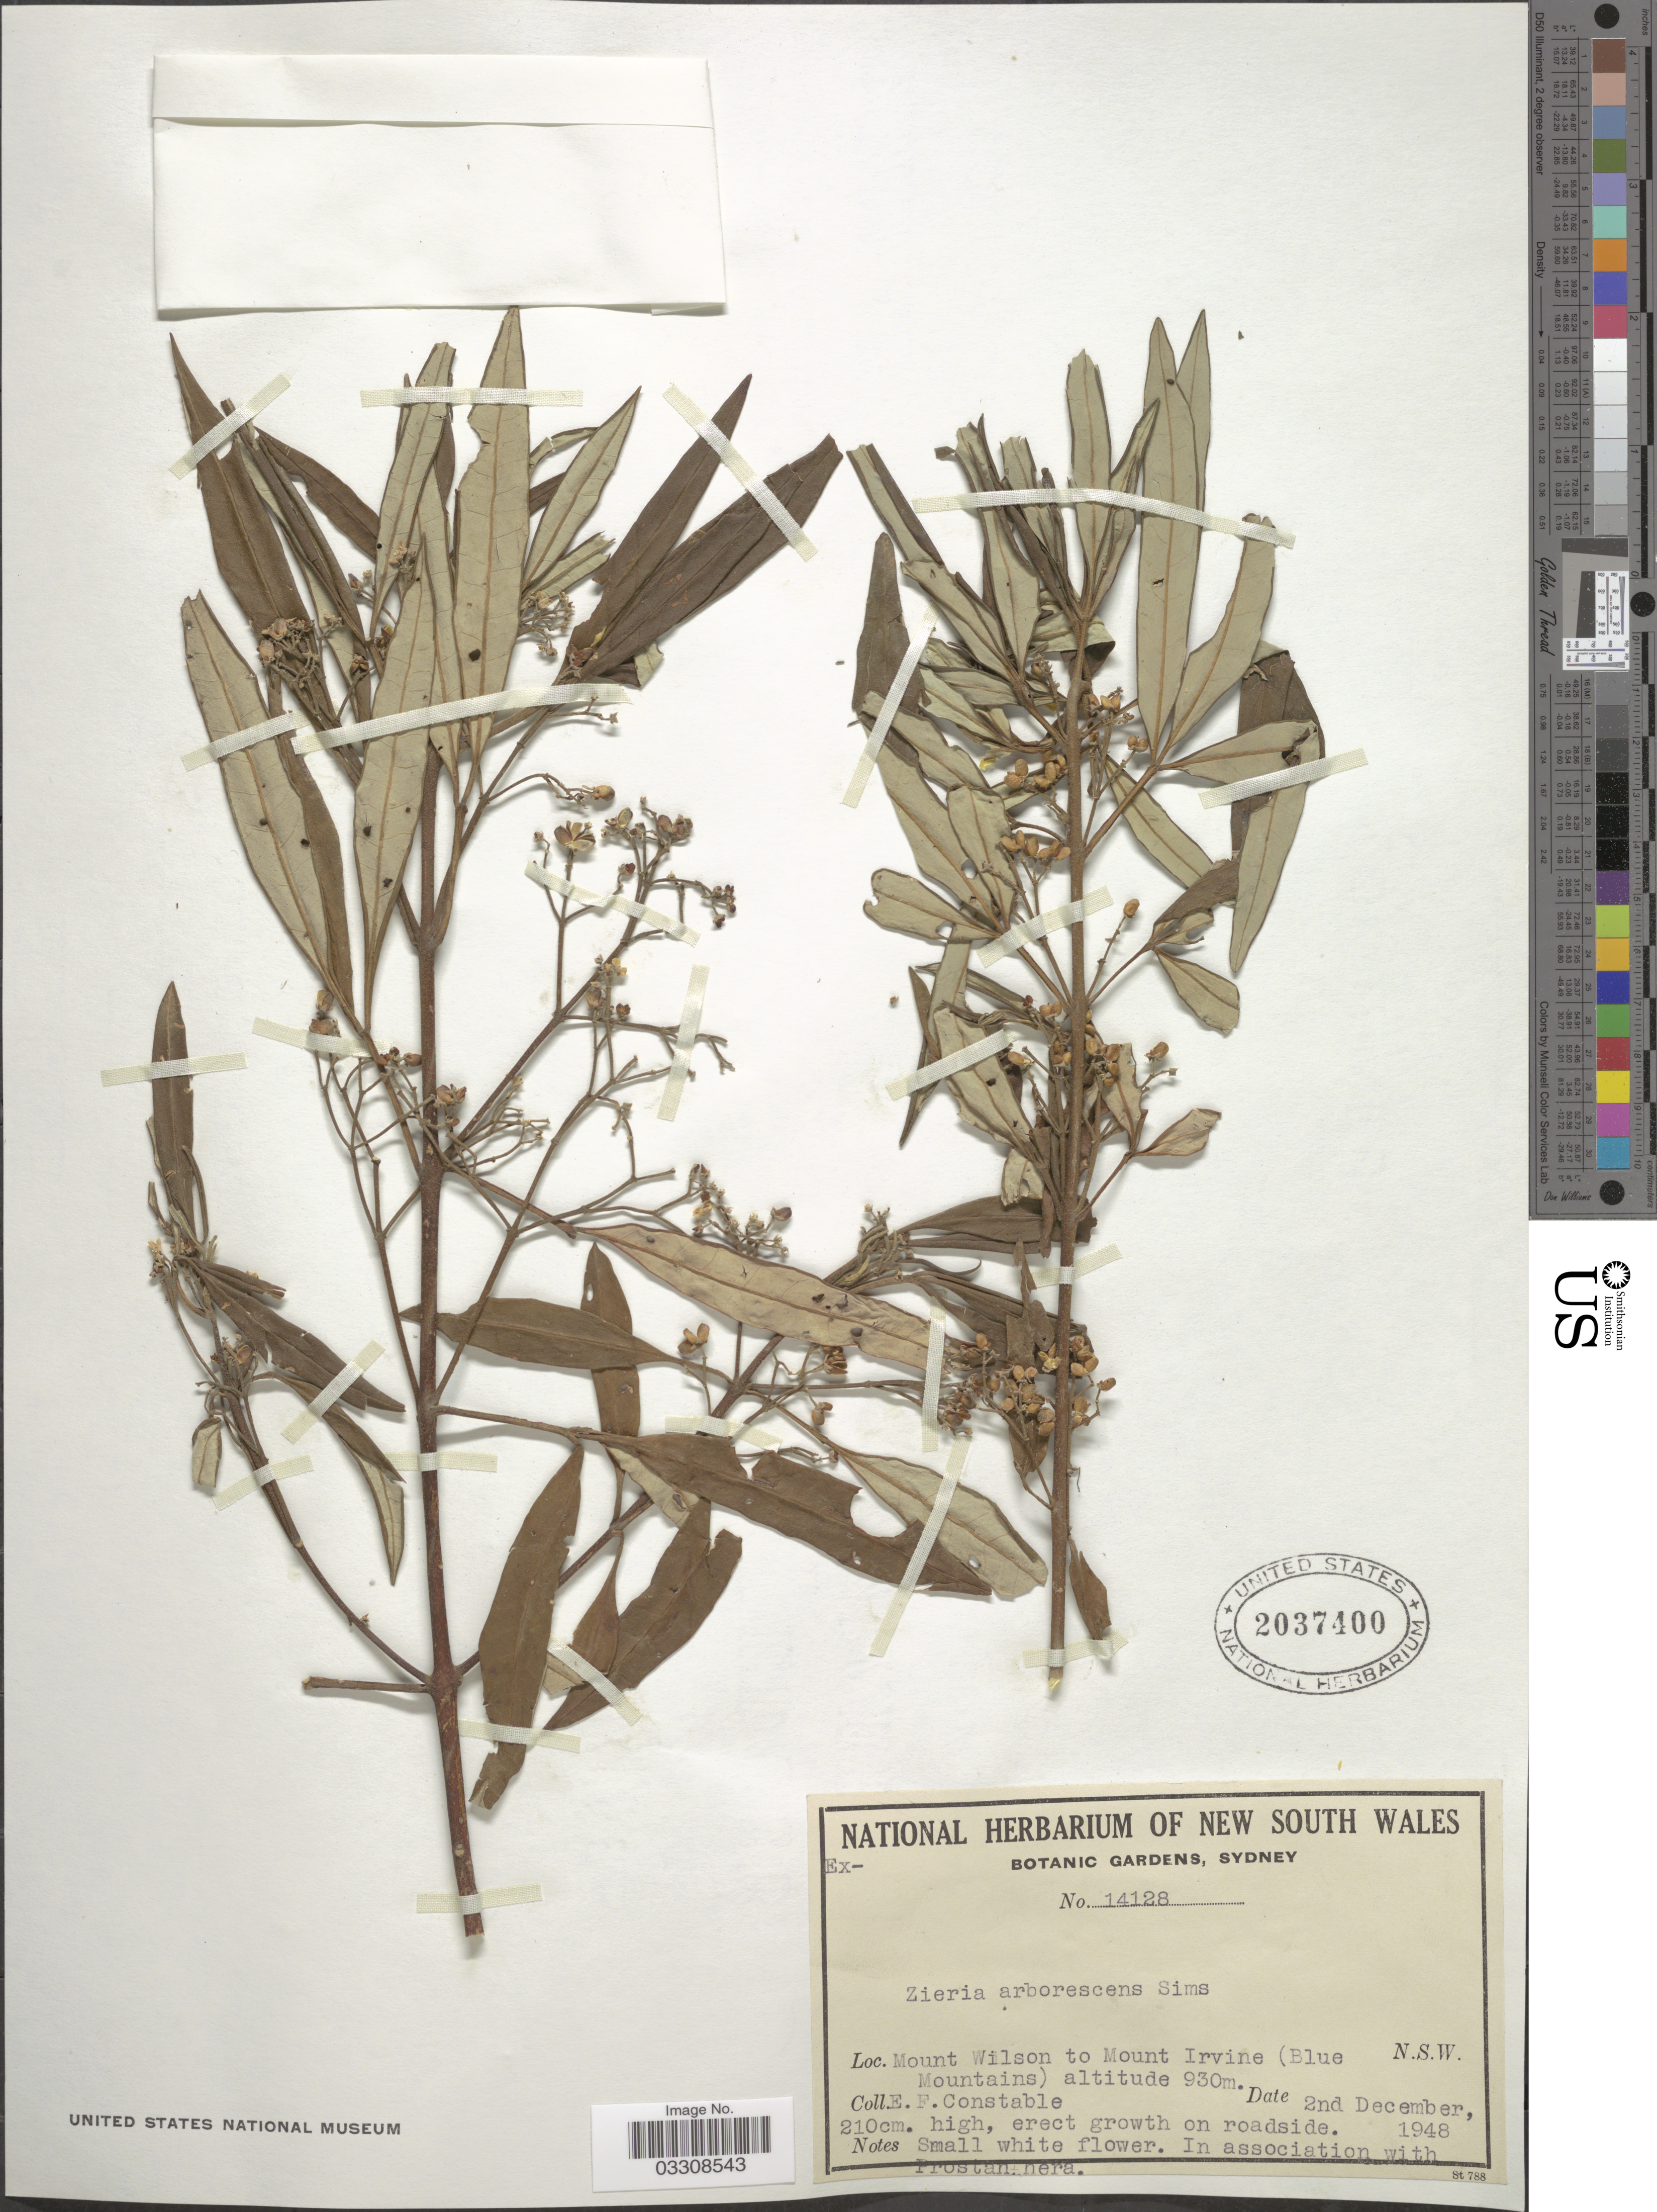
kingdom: Plantae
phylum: Tracheophyta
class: Magnoliopsida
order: Sapindales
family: Rutaceae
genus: Zieria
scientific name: Zieria arborescens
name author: Sims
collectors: E. F. Constable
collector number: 14128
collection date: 1948-12-02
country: Australia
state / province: New South Wales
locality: Mount Wilson to Mount Irvine (Blue Mountains).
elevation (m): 930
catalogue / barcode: US 2037400